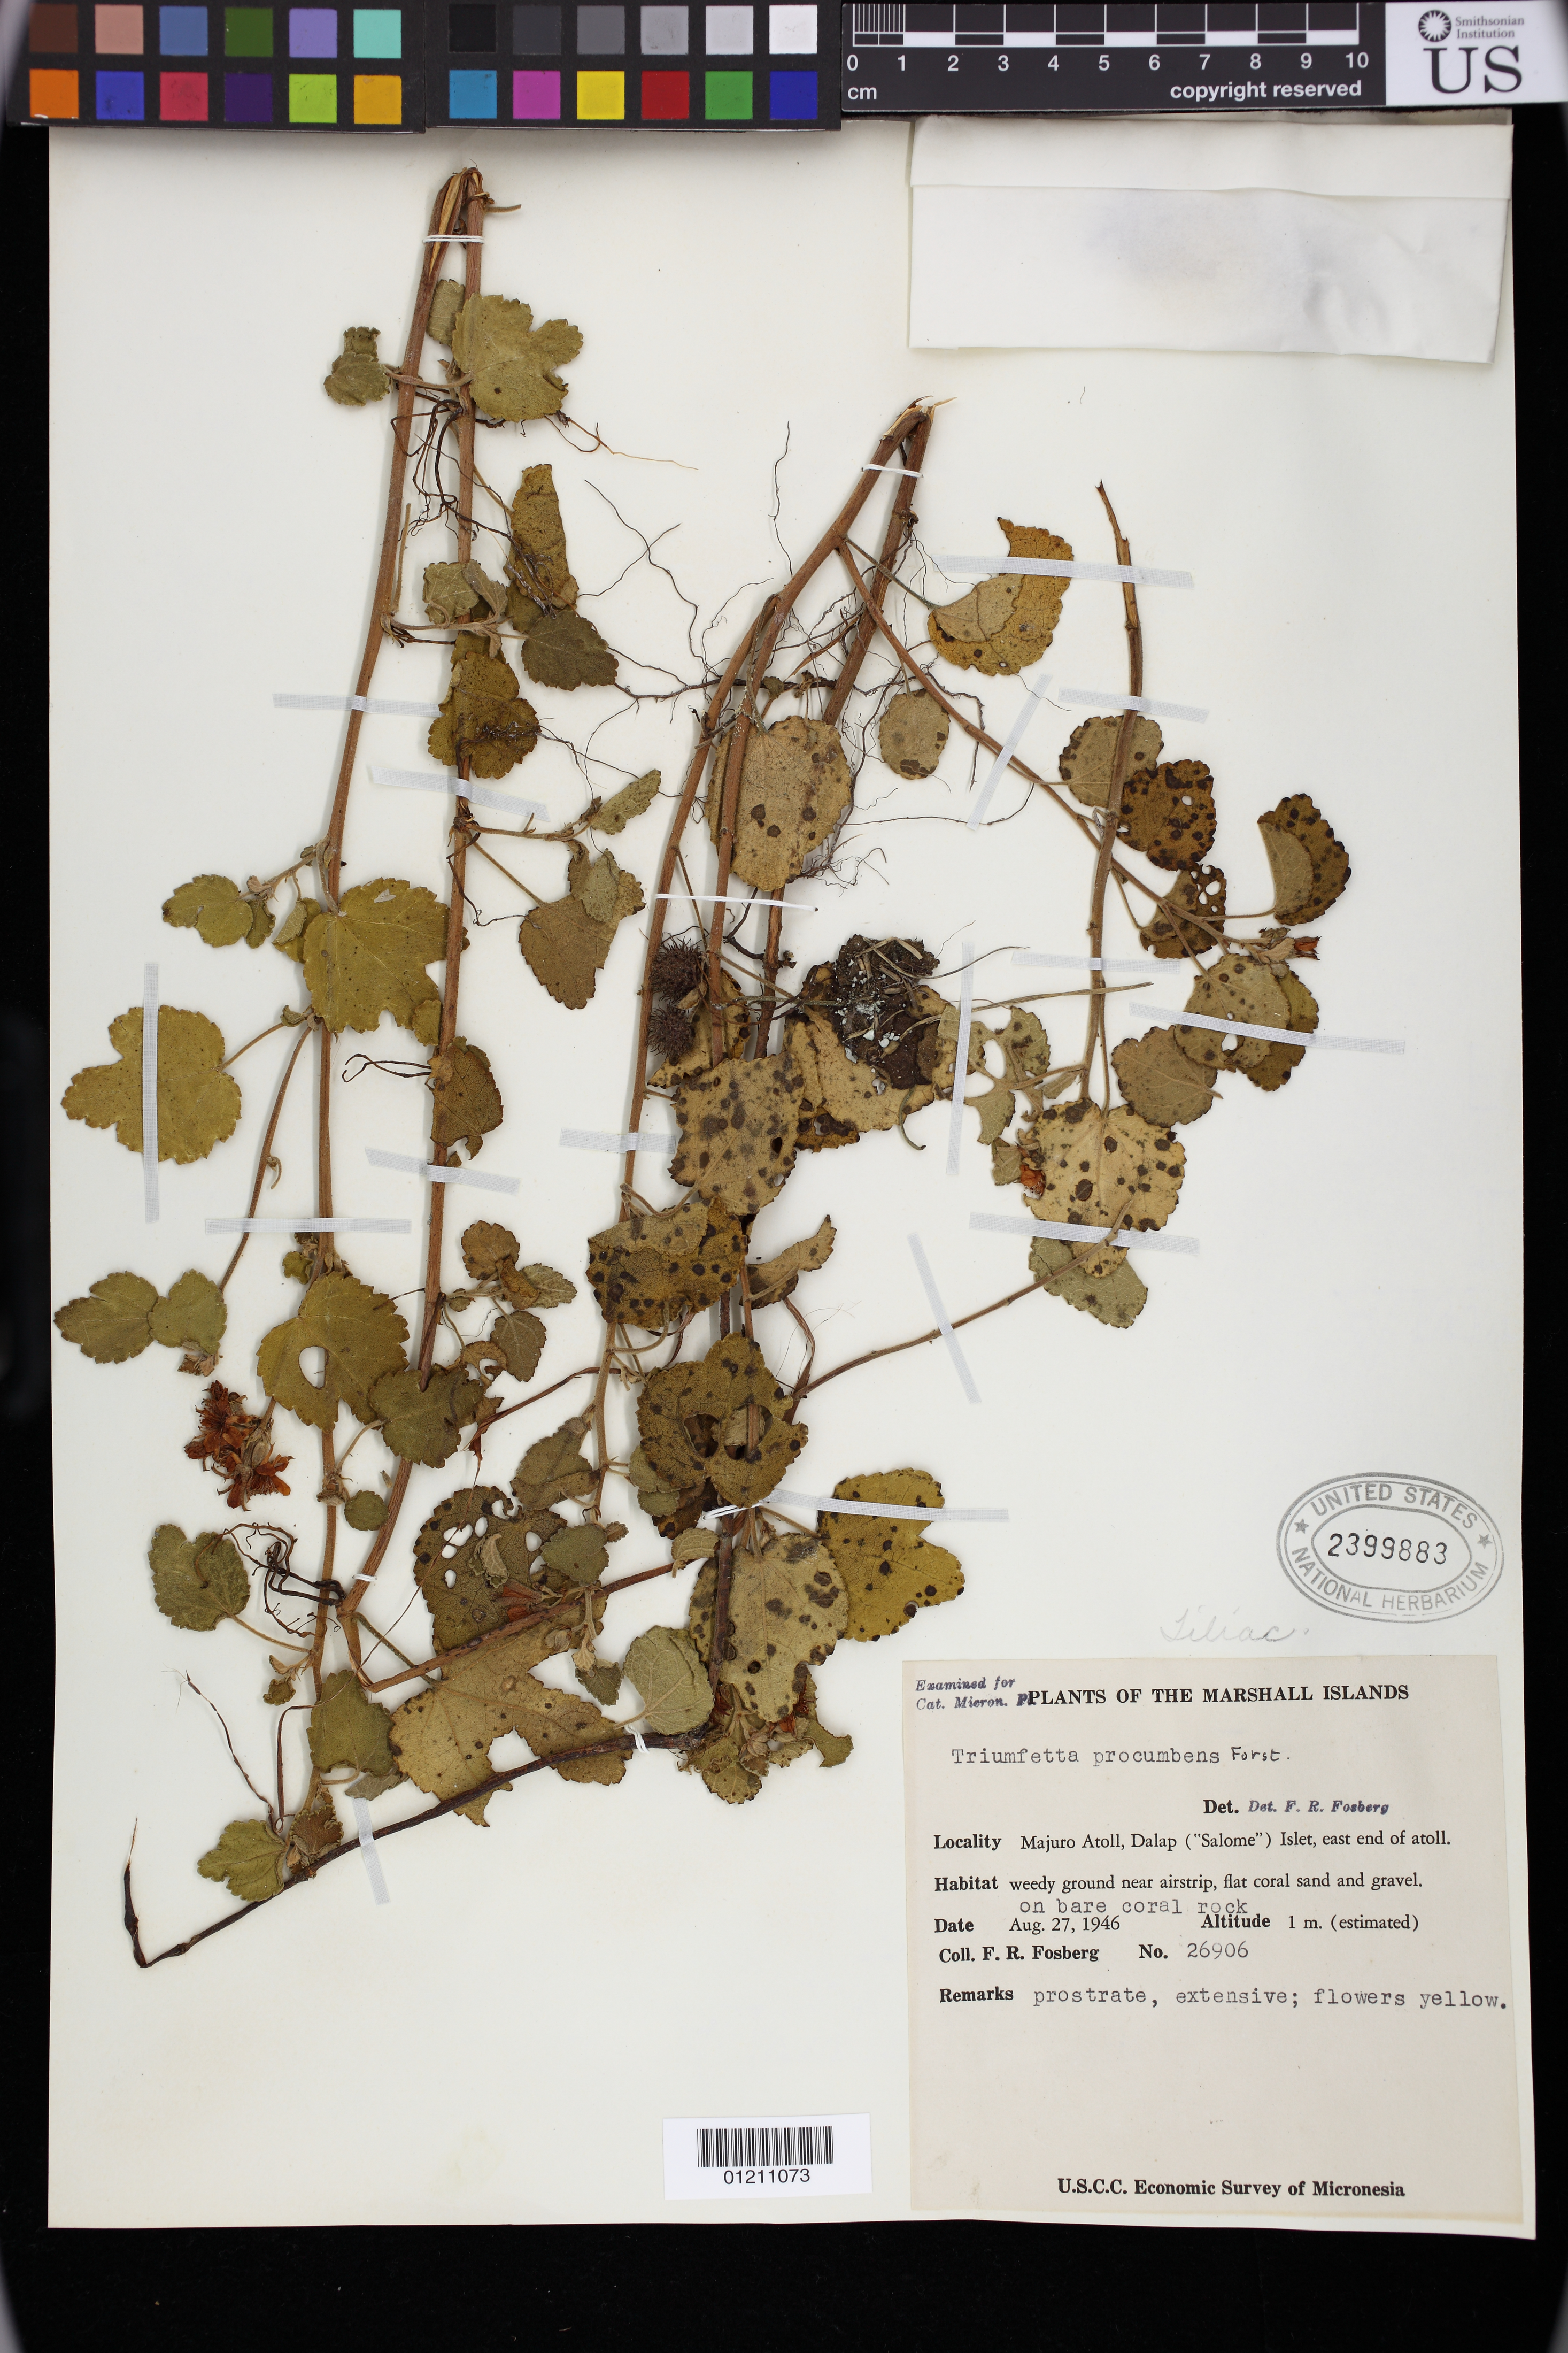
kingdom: Plantae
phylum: Tracheophyta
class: Magnoliopsida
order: Malvales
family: Malvaceae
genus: Triumfetta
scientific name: Triumfetta procumbens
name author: G. Forst.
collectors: F. R. Fosberg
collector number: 26906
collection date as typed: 27 Aug 1946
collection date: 1946-08-27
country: Marshall Islands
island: Majuro Atoll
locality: Majuro Atoll, Dalap ("Salome") Islet, east end of atoll. Weedy ground near airstrip, flat coral sand and gravel. On bare coral rock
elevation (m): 1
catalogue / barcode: US 2399883